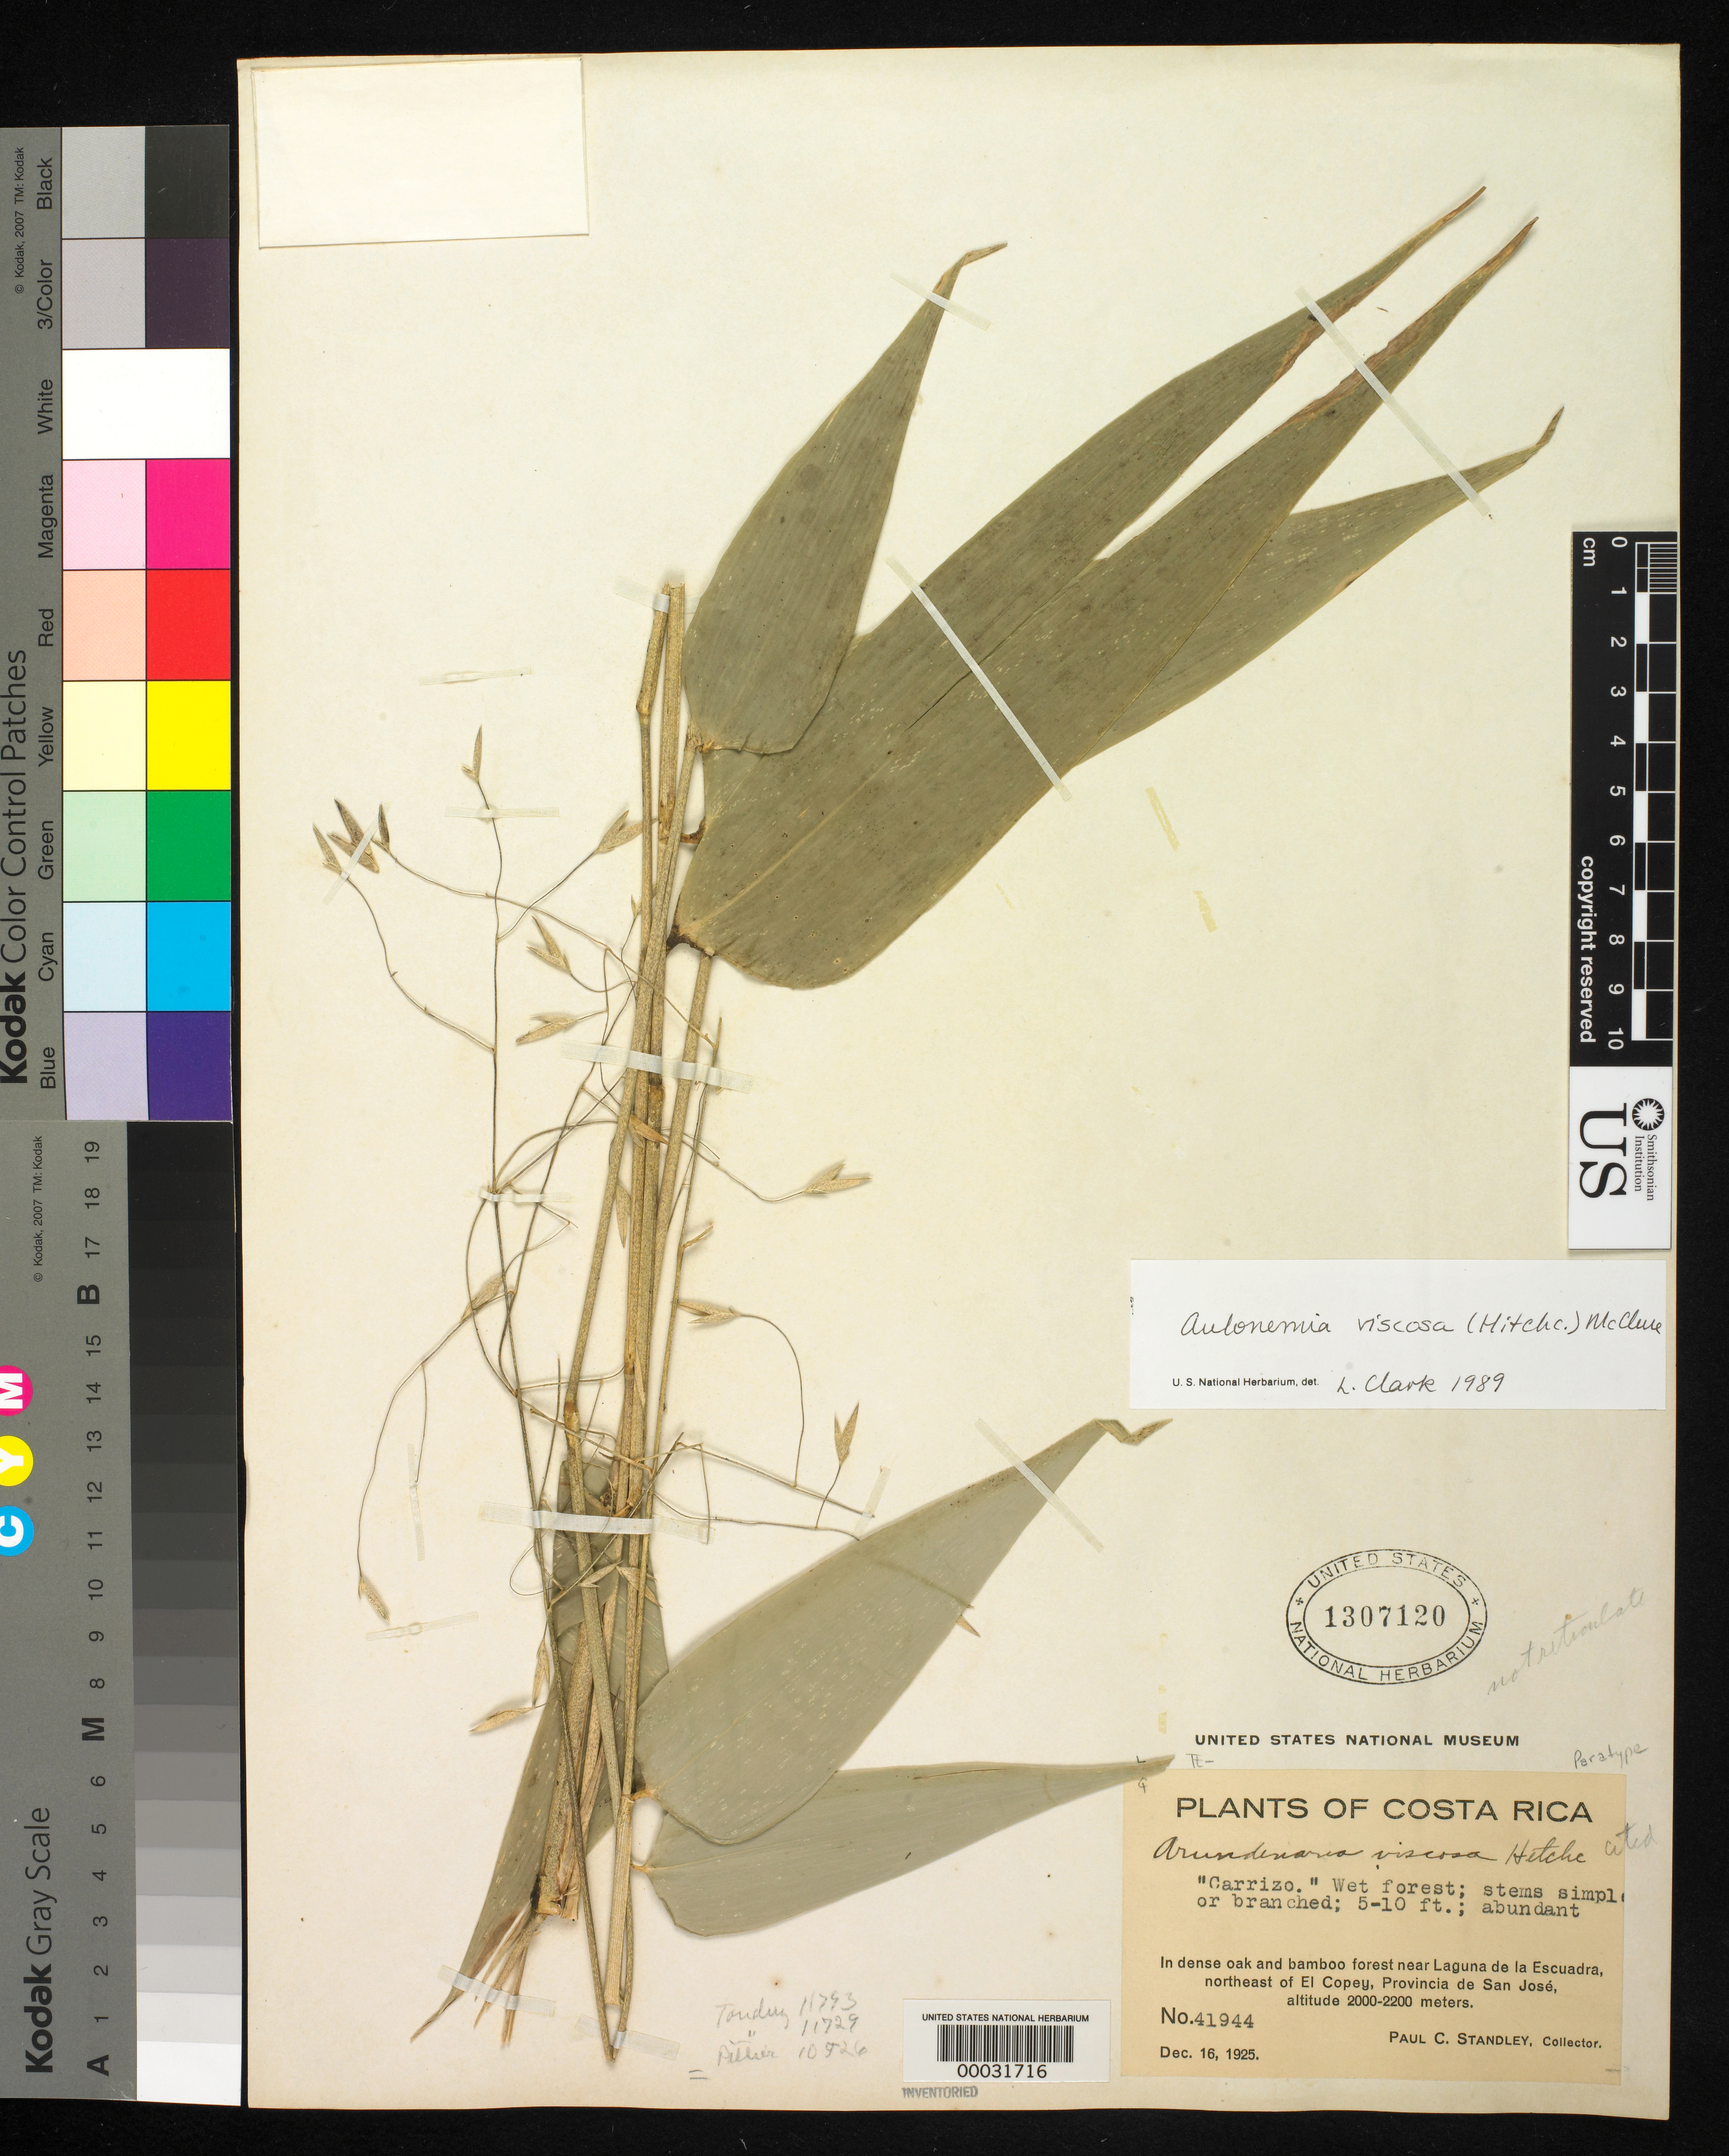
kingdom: Plantae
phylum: Tracheophyta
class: Liliopsida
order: Poales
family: Poaceae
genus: Aulonemia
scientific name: Aulonemia viscosa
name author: (Hitchc.) McClure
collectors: P. C. Standley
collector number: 41944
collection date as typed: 16 Dec 1925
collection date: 1925-12-16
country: Costa Rica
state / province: San José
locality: El copey, laguna de la escuadra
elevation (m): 2000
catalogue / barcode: US 1307120